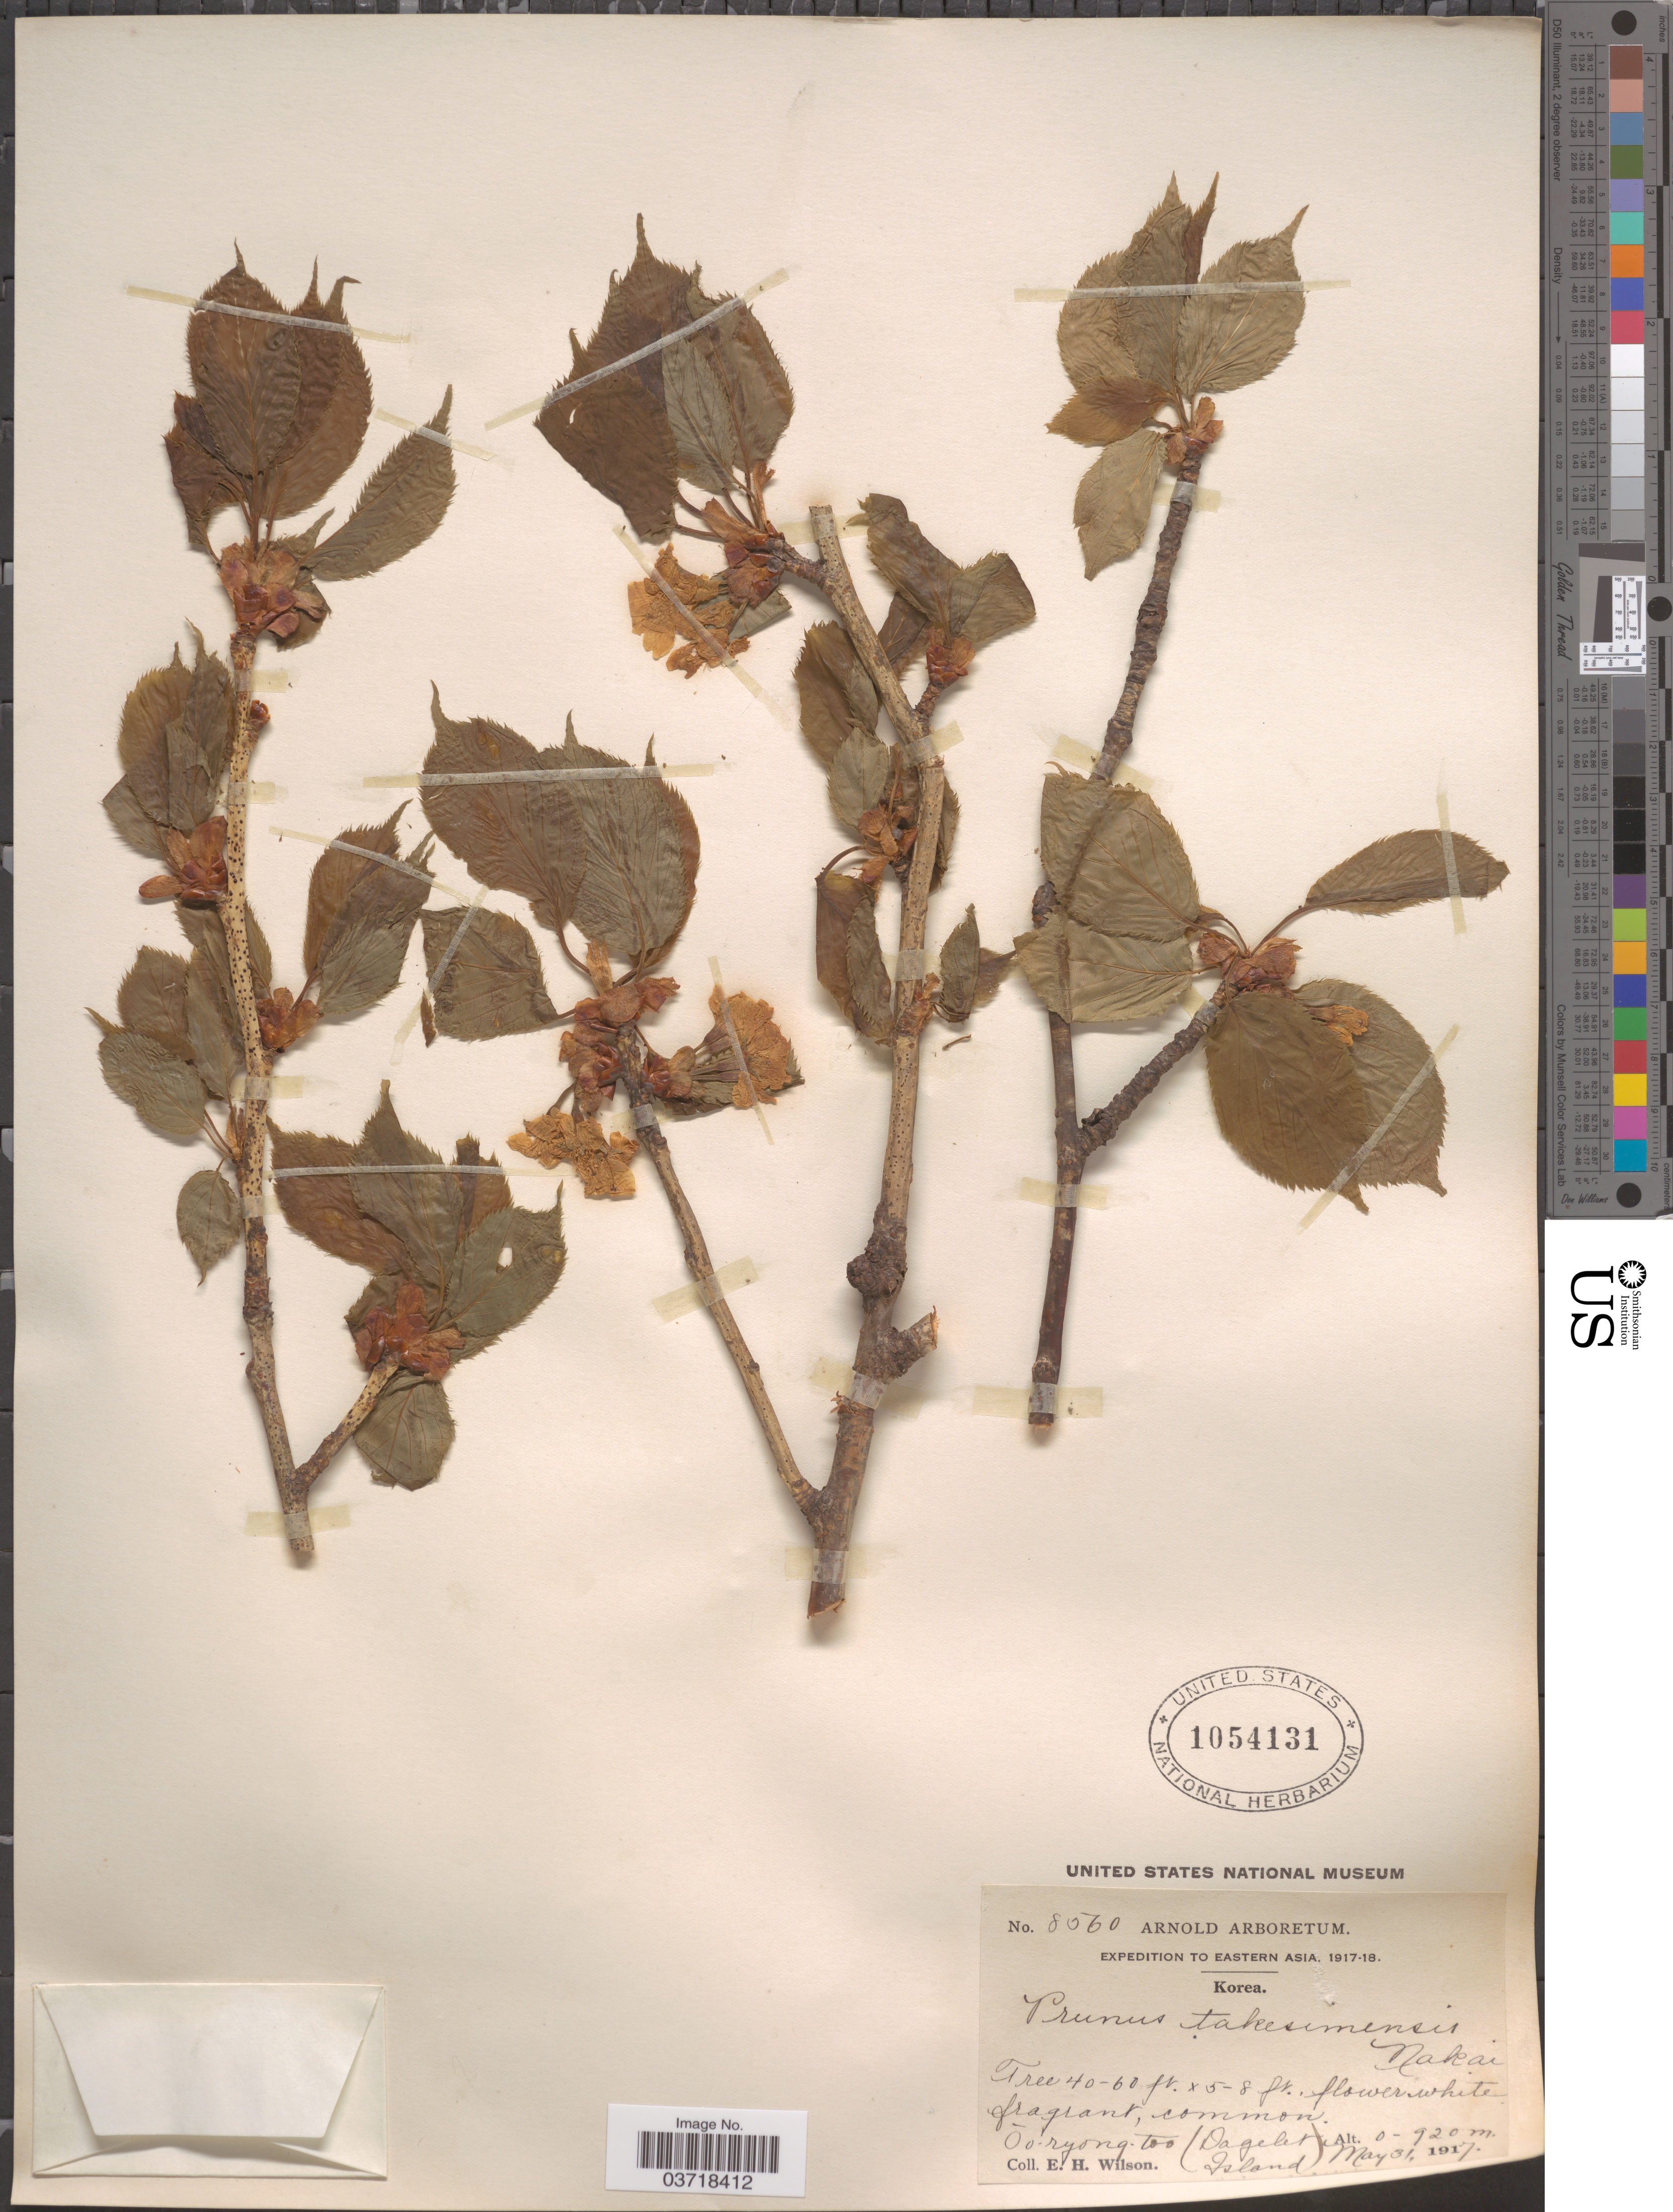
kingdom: Plantae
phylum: Tracheophyta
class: Magnoliopsida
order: Rosales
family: Rosaceae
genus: Prunus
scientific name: Prunus takesimensis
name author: Nakai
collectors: E. Wilson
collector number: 8560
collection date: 1917-05-31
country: South Korea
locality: Eastern Asia. Korea. Ōo-ryong-too (Dagelet Island).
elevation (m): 0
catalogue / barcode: US 1054131